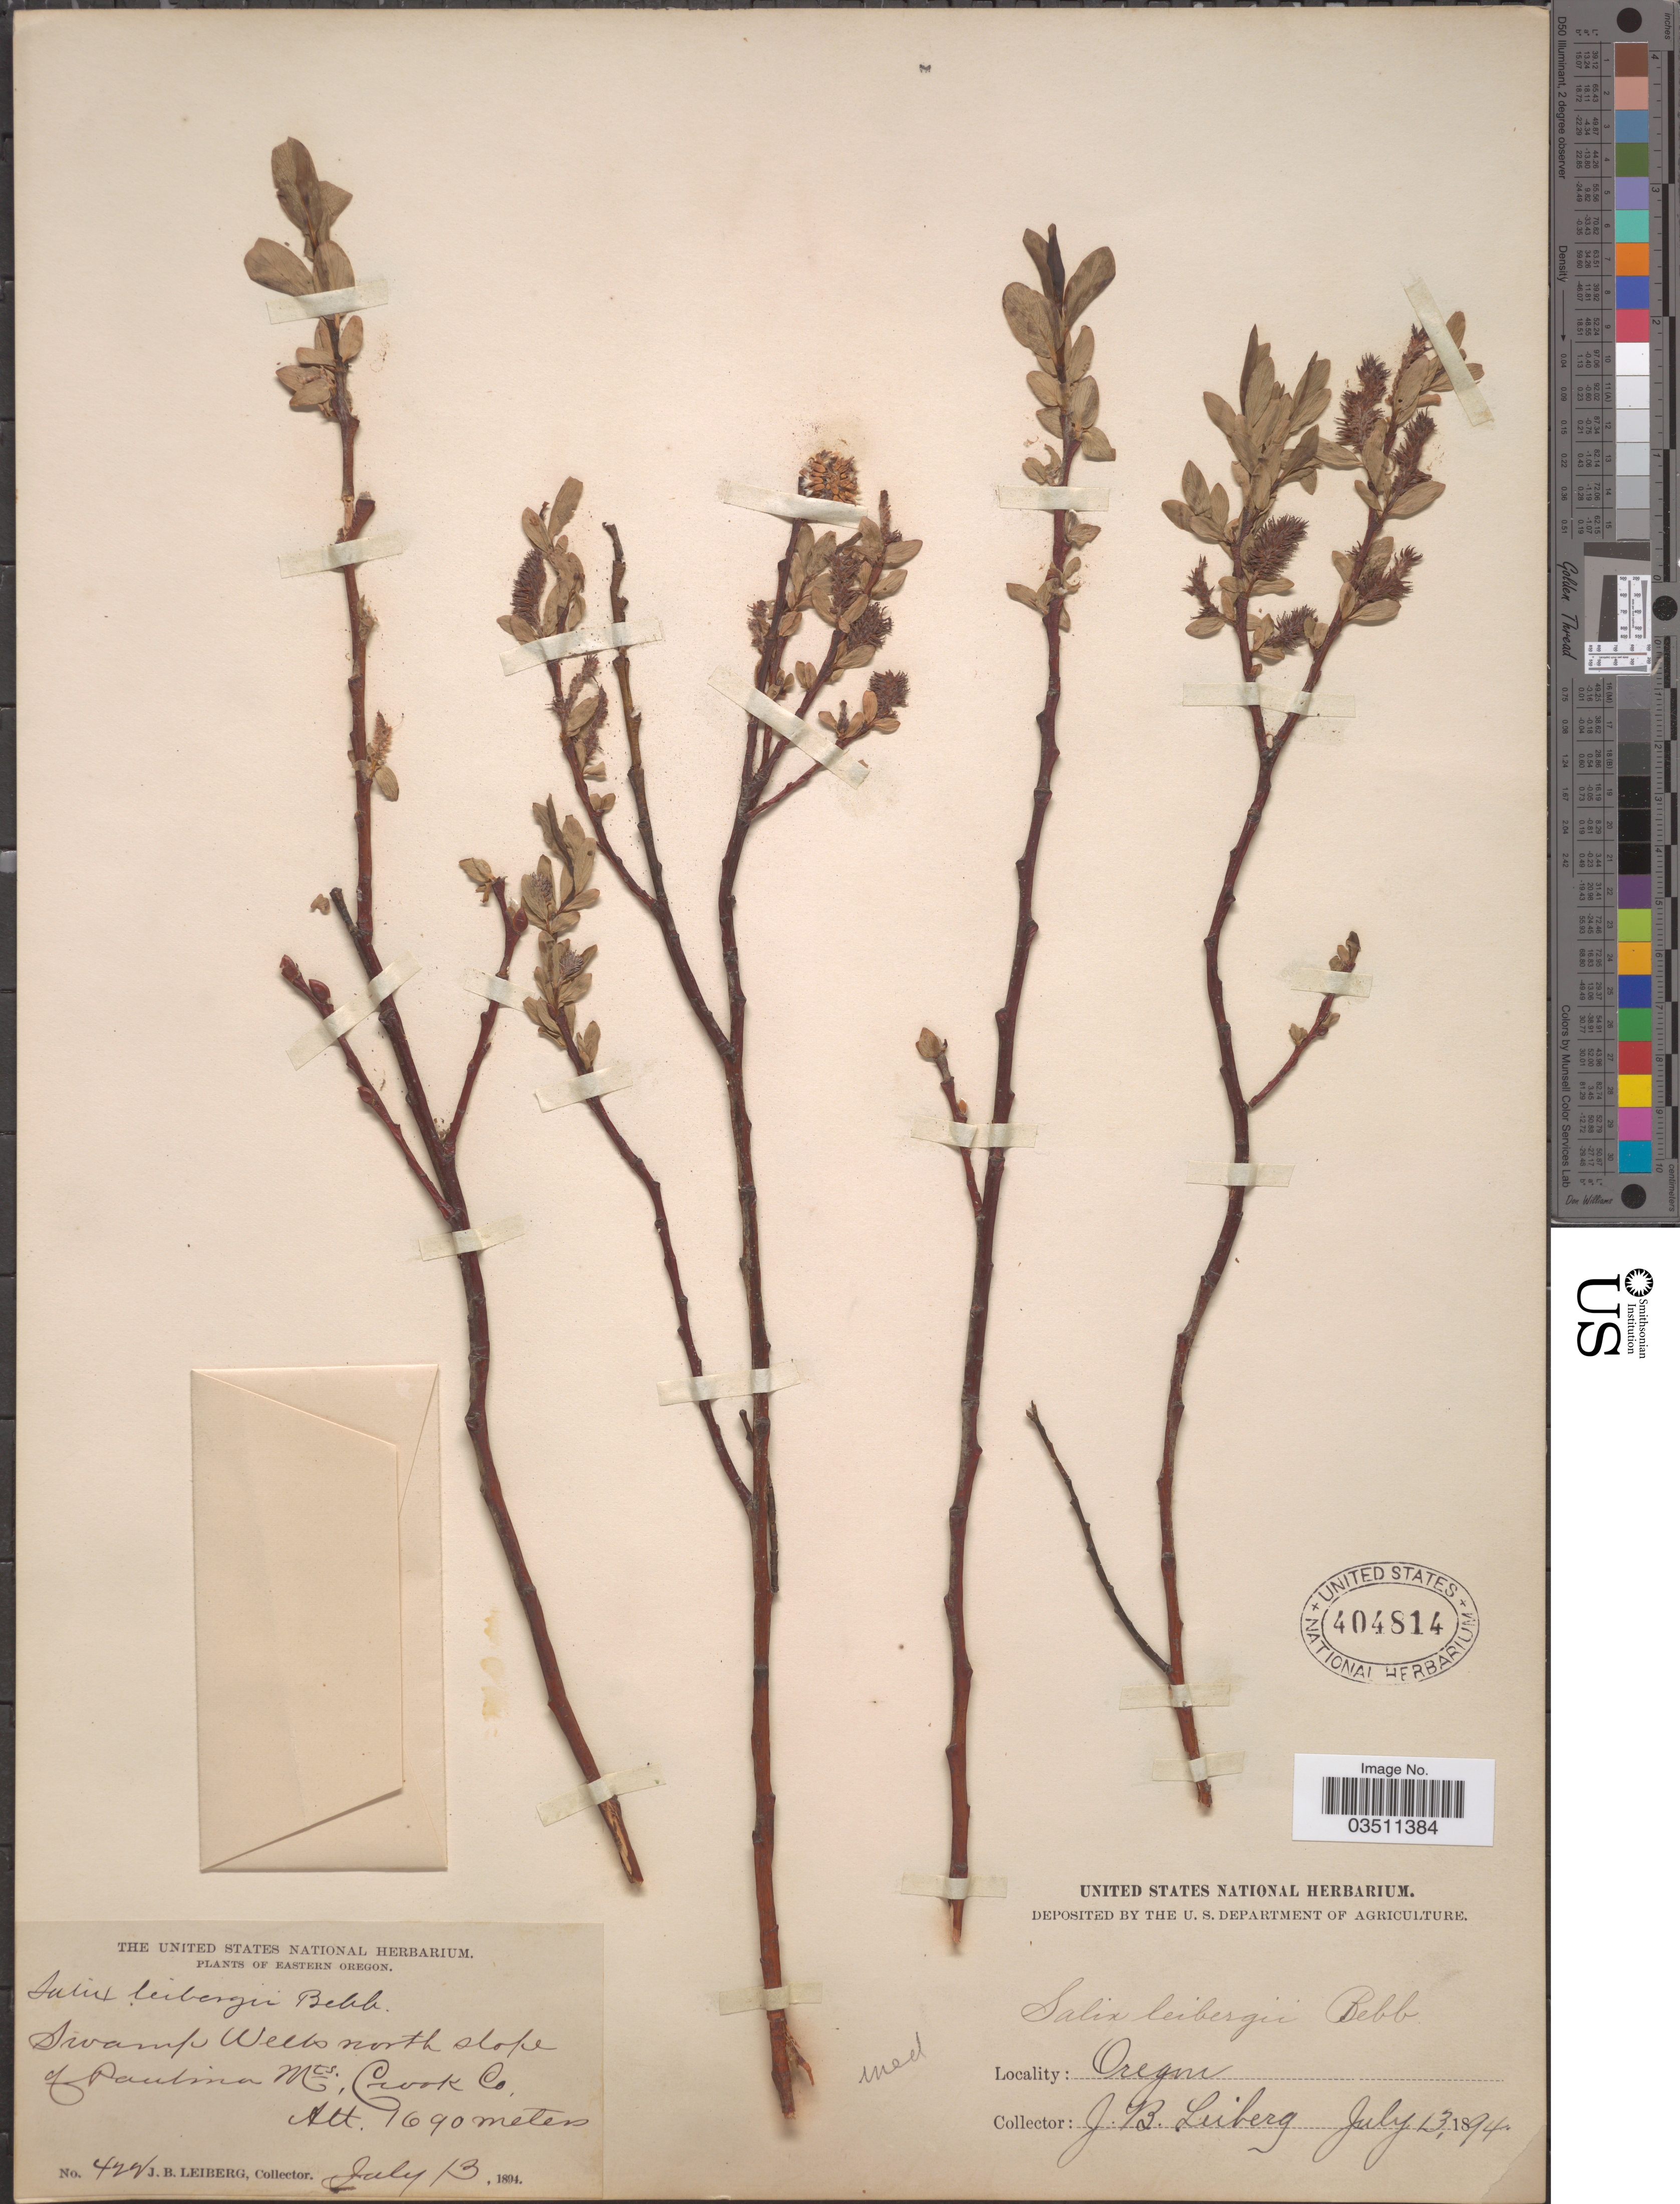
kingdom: Plantae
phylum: Tracheophyta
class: Magnoliopsida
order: Malpighiales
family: Salicaceae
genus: Salix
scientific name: Salix leibergii Bebb, ined.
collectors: J. B. Leiberg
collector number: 422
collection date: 1894-07-13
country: United States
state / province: Oregon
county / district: Crook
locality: Eastern Oregon. Swamp Wells north slope of Paulina Mts., Crook Co.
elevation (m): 1690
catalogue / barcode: US 404814